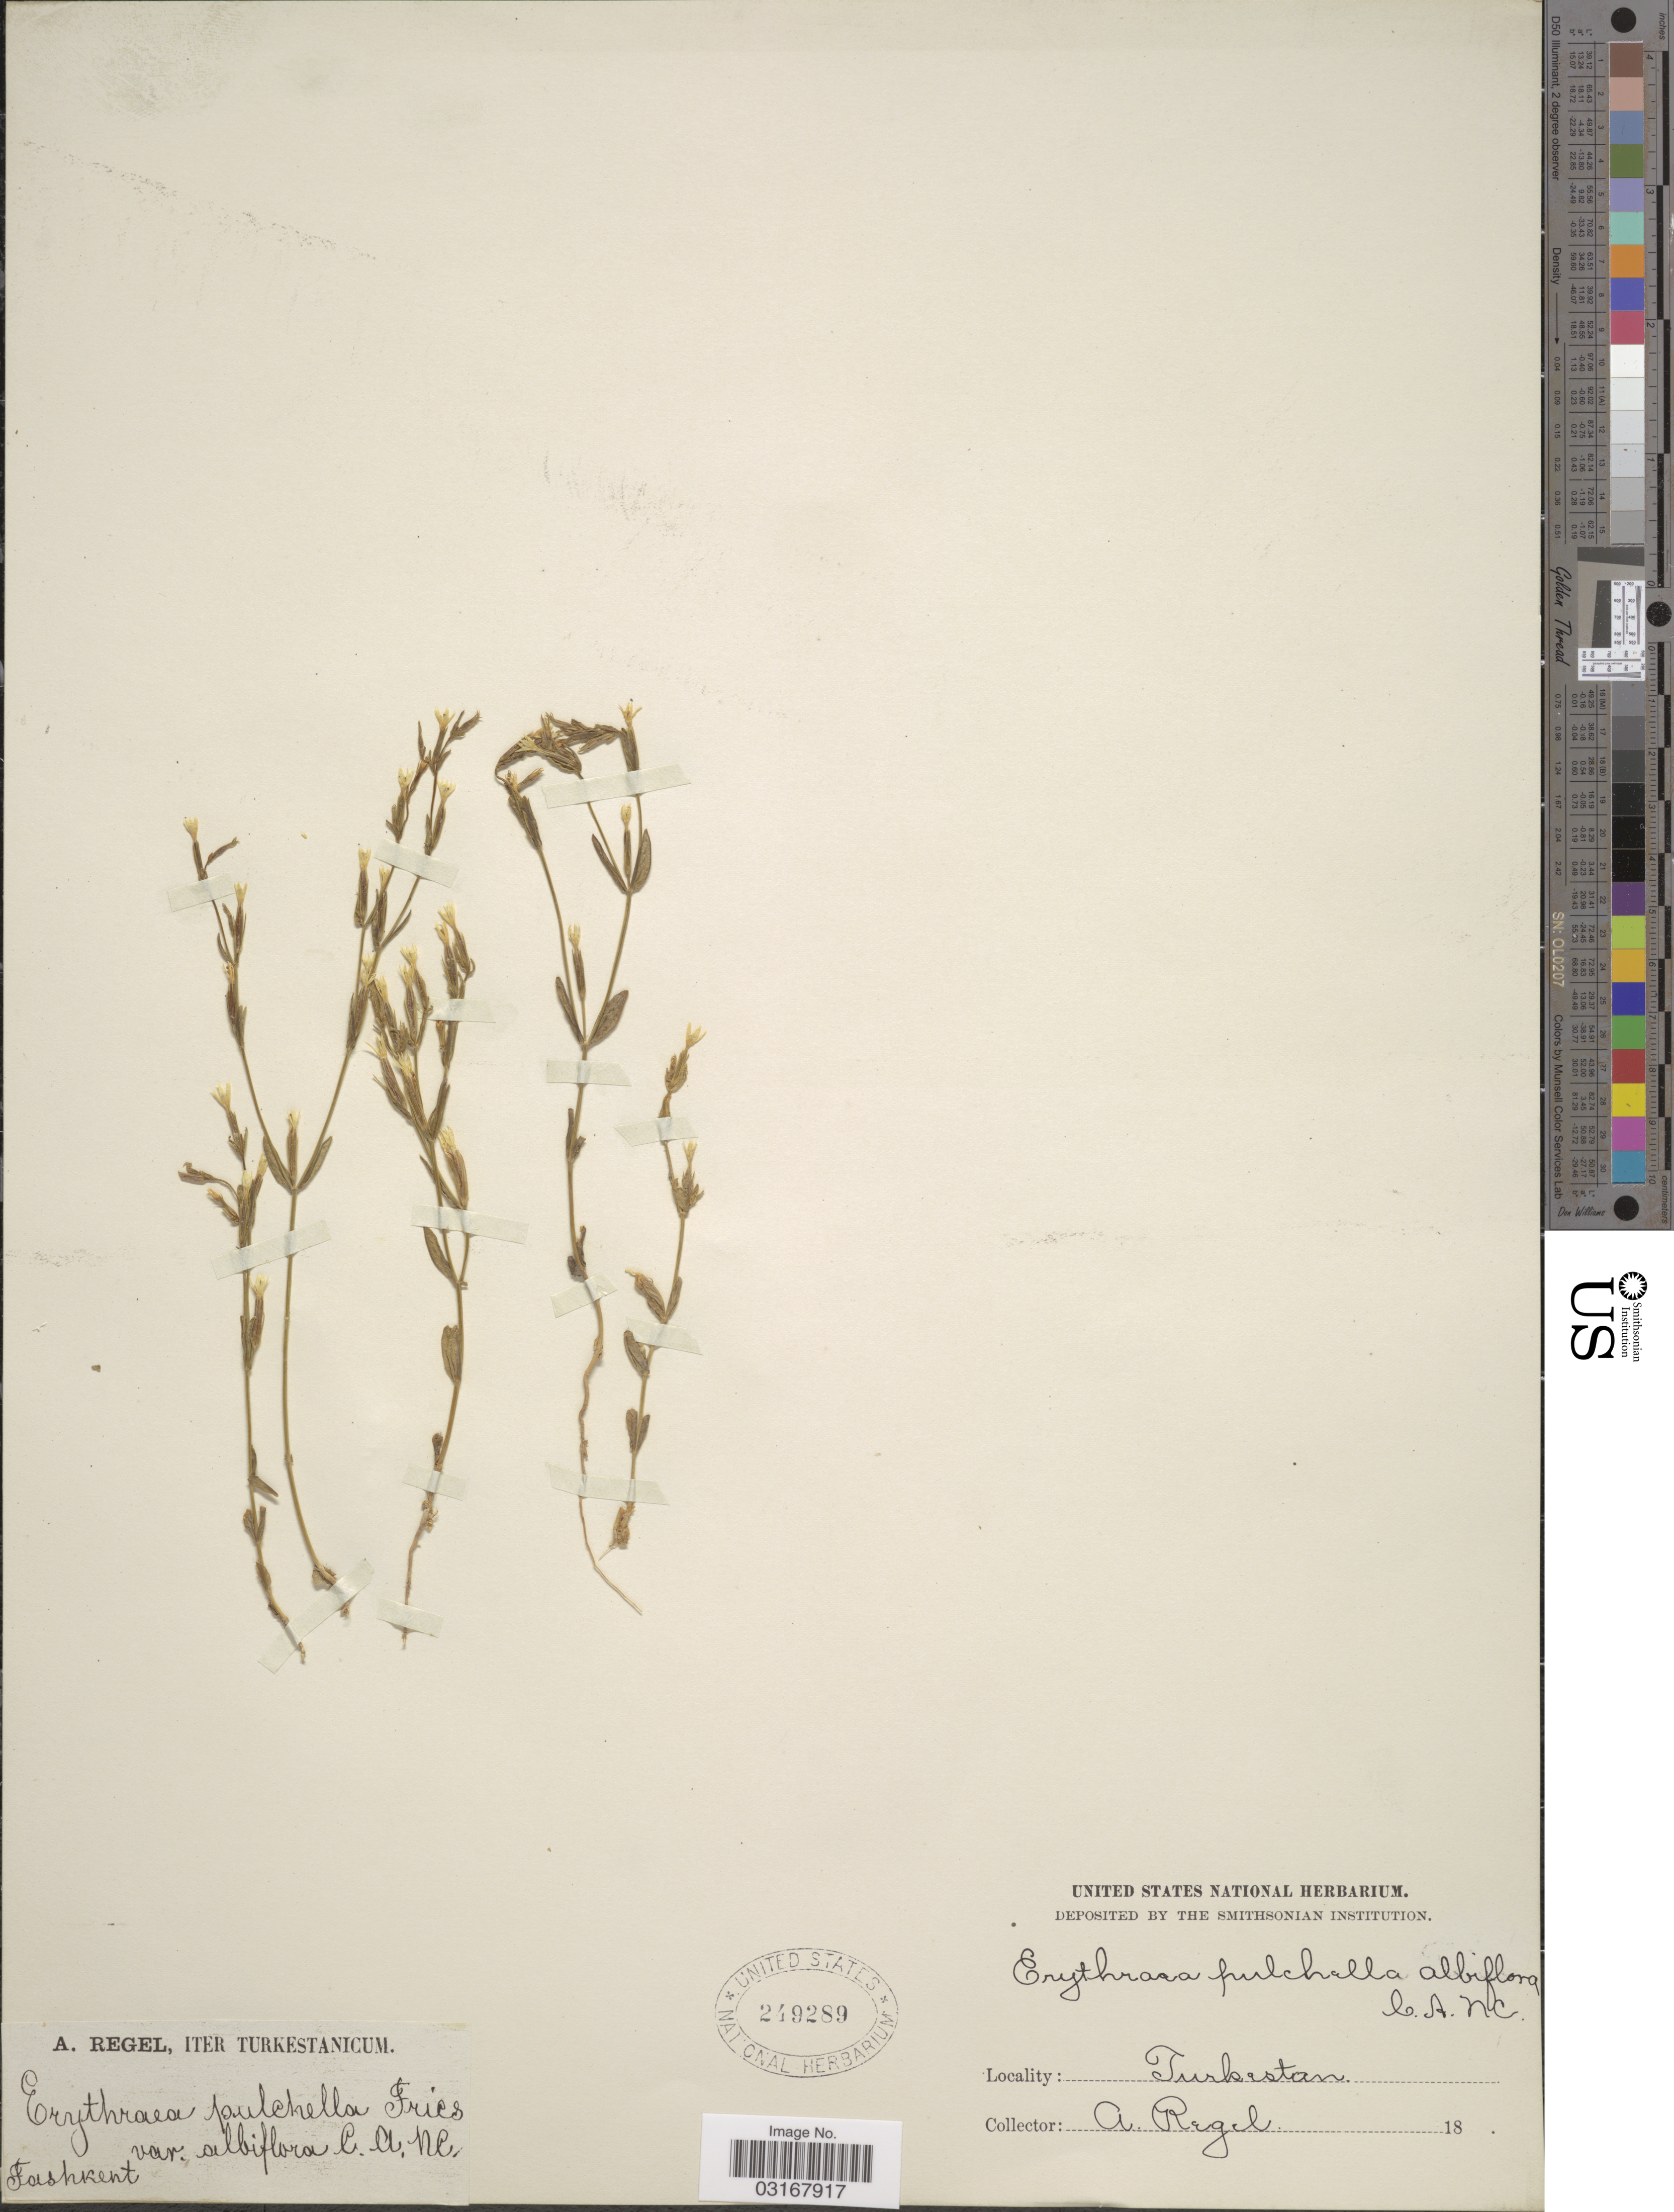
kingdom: Plantae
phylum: Tracheophyta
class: Magnoliopsida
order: Gentianales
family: Gentianaceae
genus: Centaurium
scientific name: Centaurium pulchellum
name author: (Sw.) Druce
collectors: A. Regel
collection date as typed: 18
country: Uzbekistan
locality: Tashkent.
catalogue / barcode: US 249289